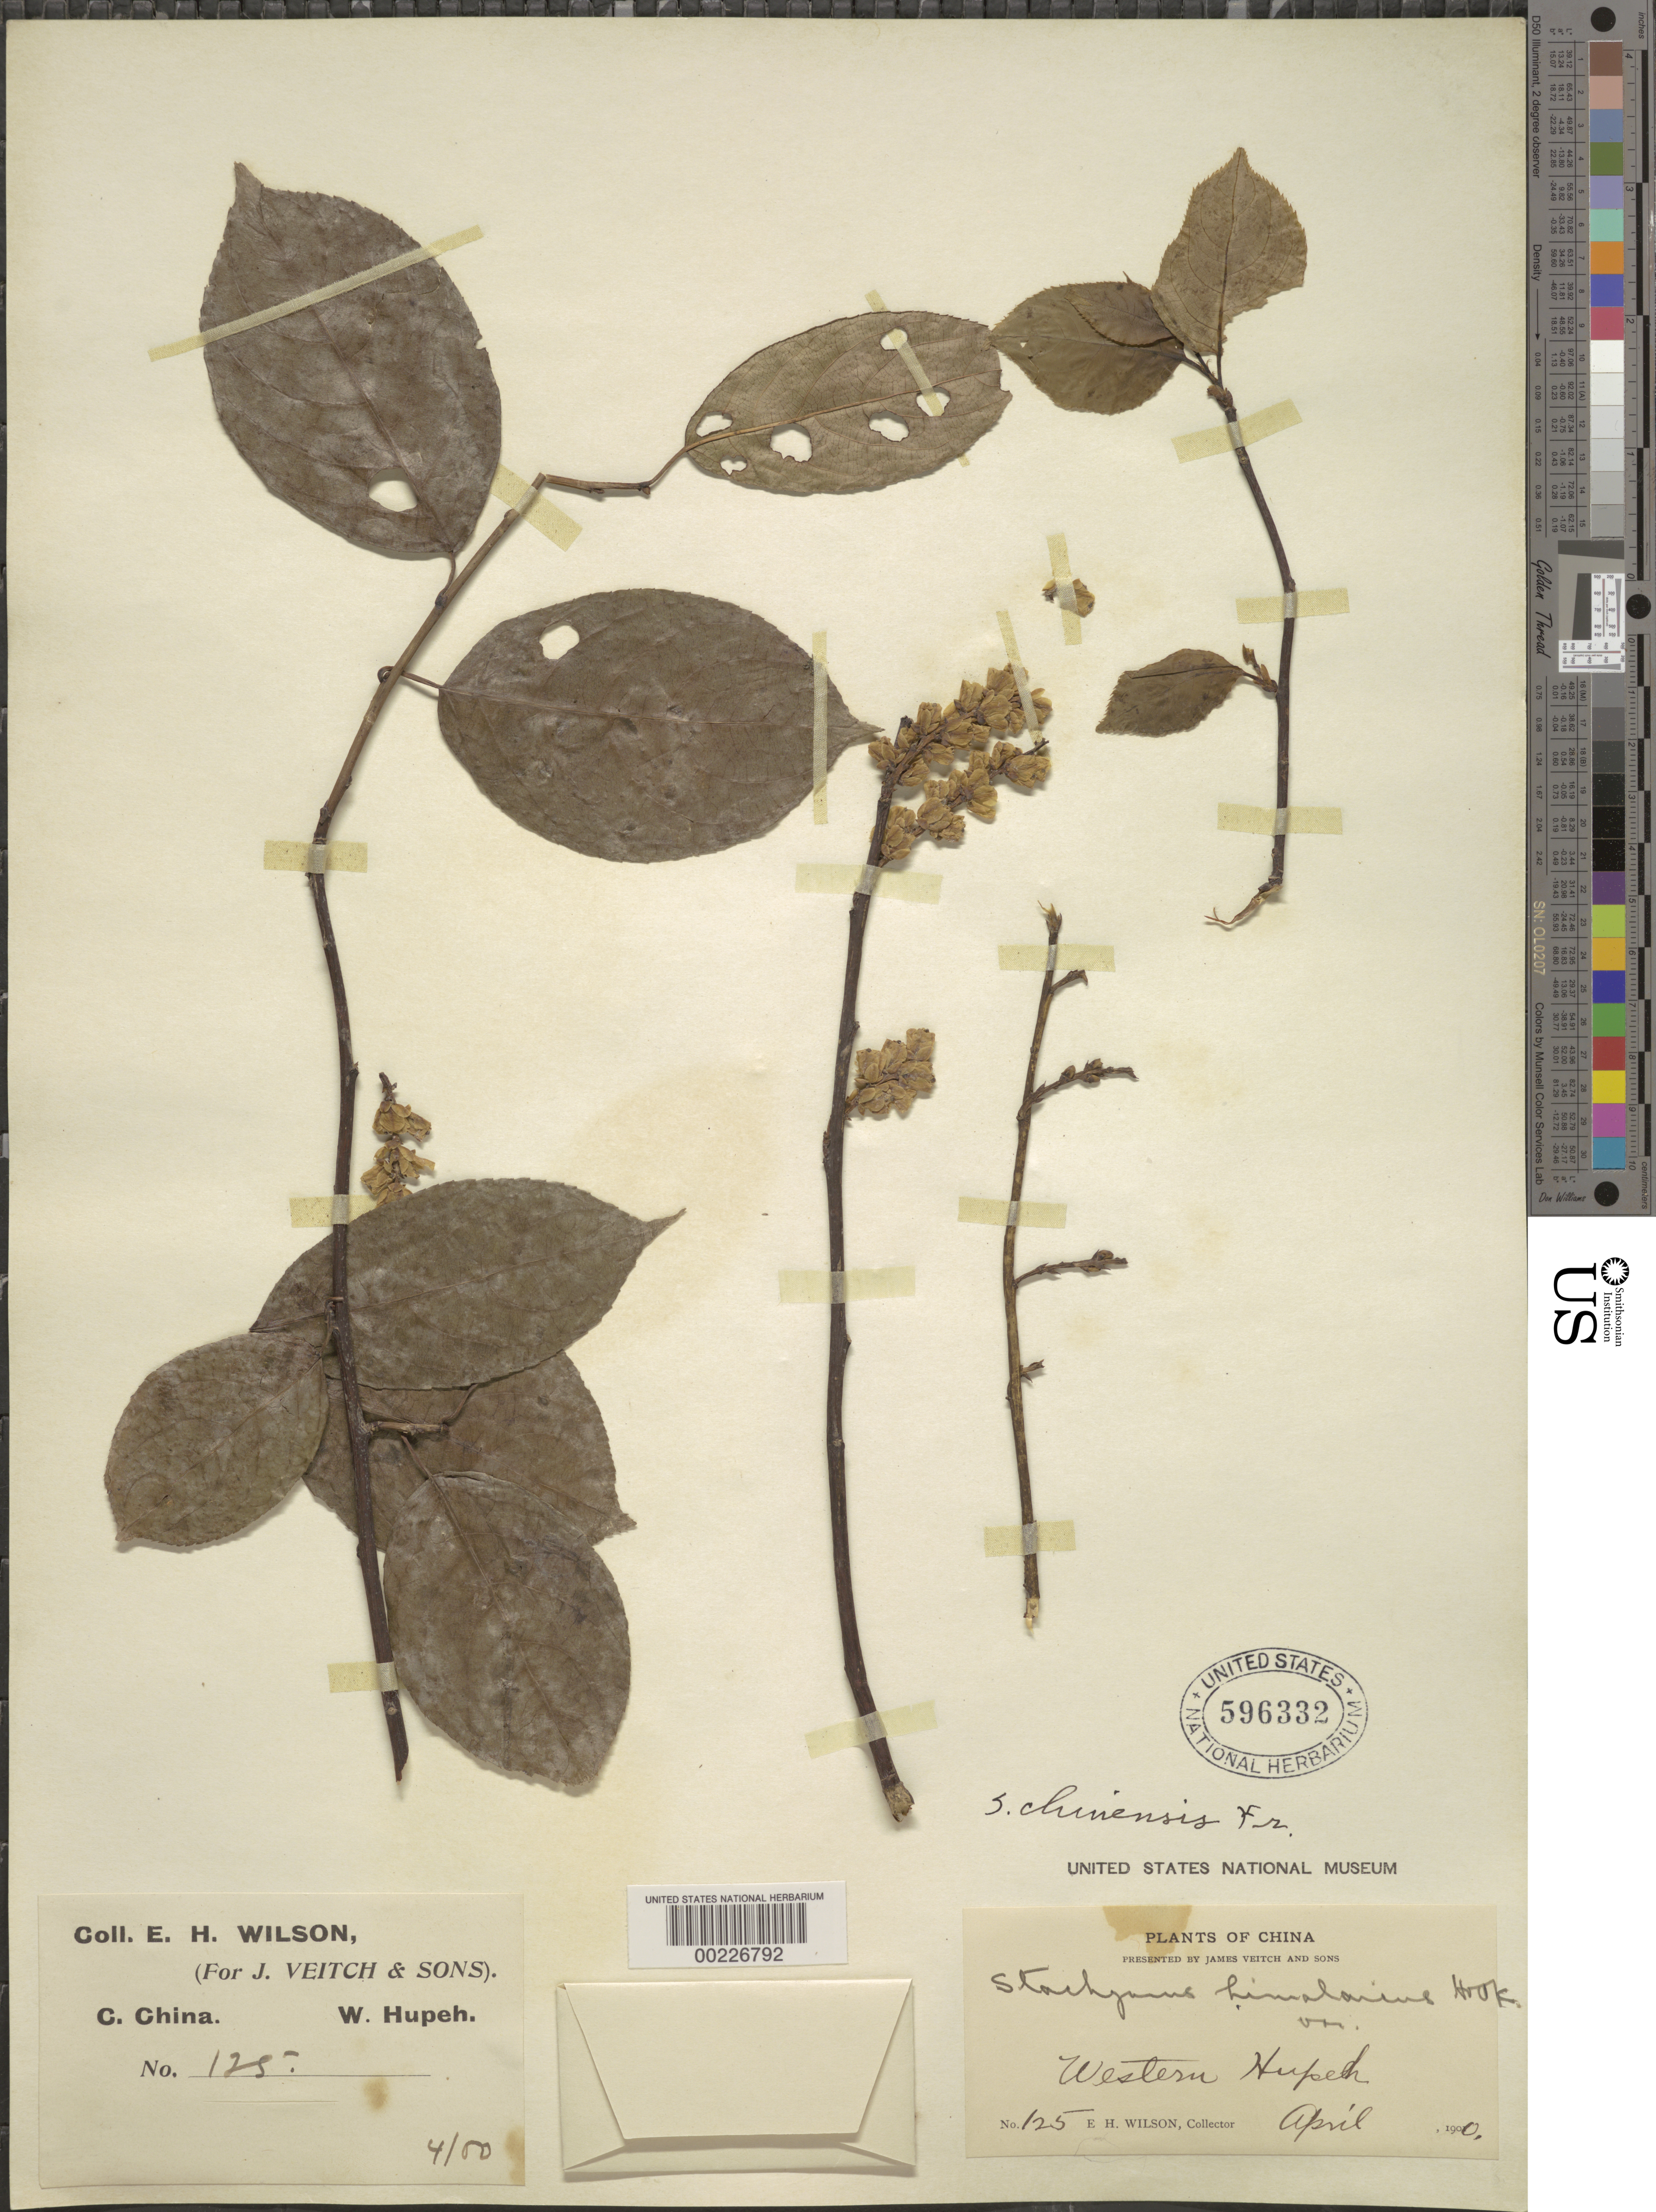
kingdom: Plantae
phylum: Tracheophyta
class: Magnoliopsida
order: Crossosomatales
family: Stachyuraceae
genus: Stachyurus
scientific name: Stachyurus himalaicus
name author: Hook. f. & Thomson ex Benth.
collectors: E. H. Wilson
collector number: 125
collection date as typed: Apr 1900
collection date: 1900-04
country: China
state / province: Hubei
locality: Western hupeh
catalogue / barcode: US 596332